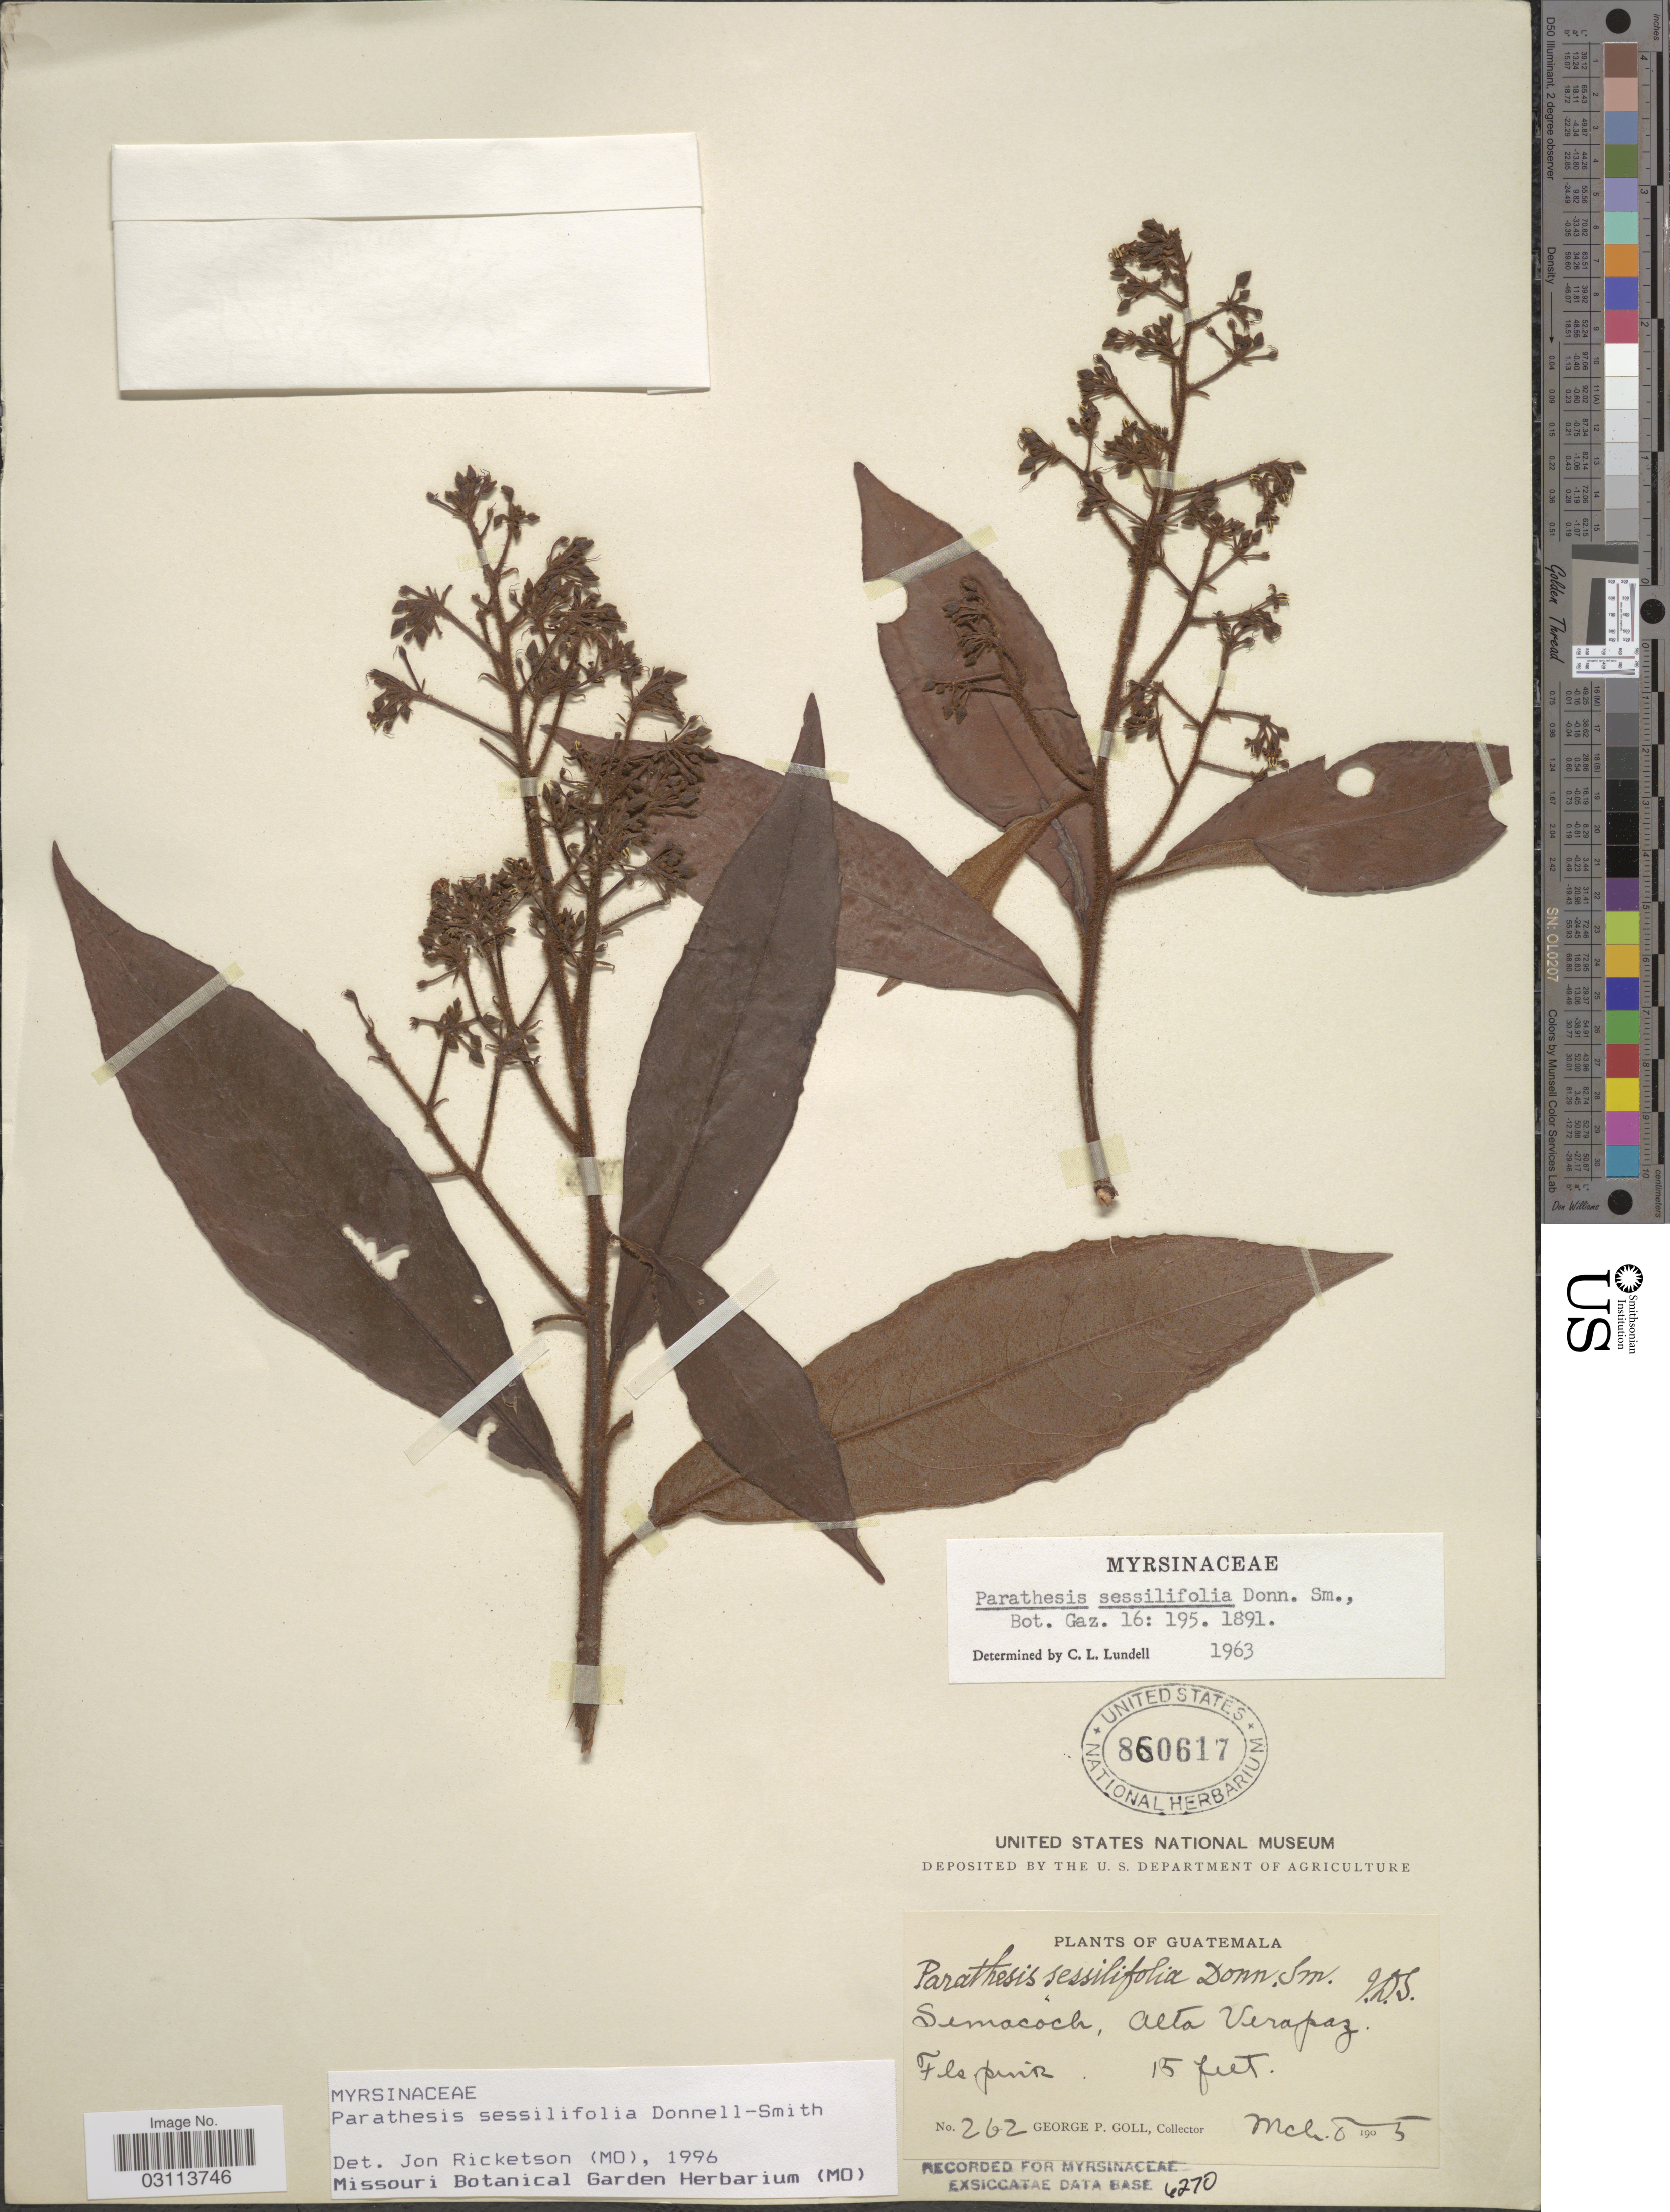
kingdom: Plantae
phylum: Tracheophyta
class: Magnoliopsida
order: Ericales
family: Primulaceae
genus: Parathesis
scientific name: Parathesis sessilifolia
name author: Donn. Sm.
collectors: G. P. Goll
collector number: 262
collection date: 1905-03-08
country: Guatemala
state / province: Alta Verapaz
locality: Semacoch.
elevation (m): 5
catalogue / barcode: US 860617